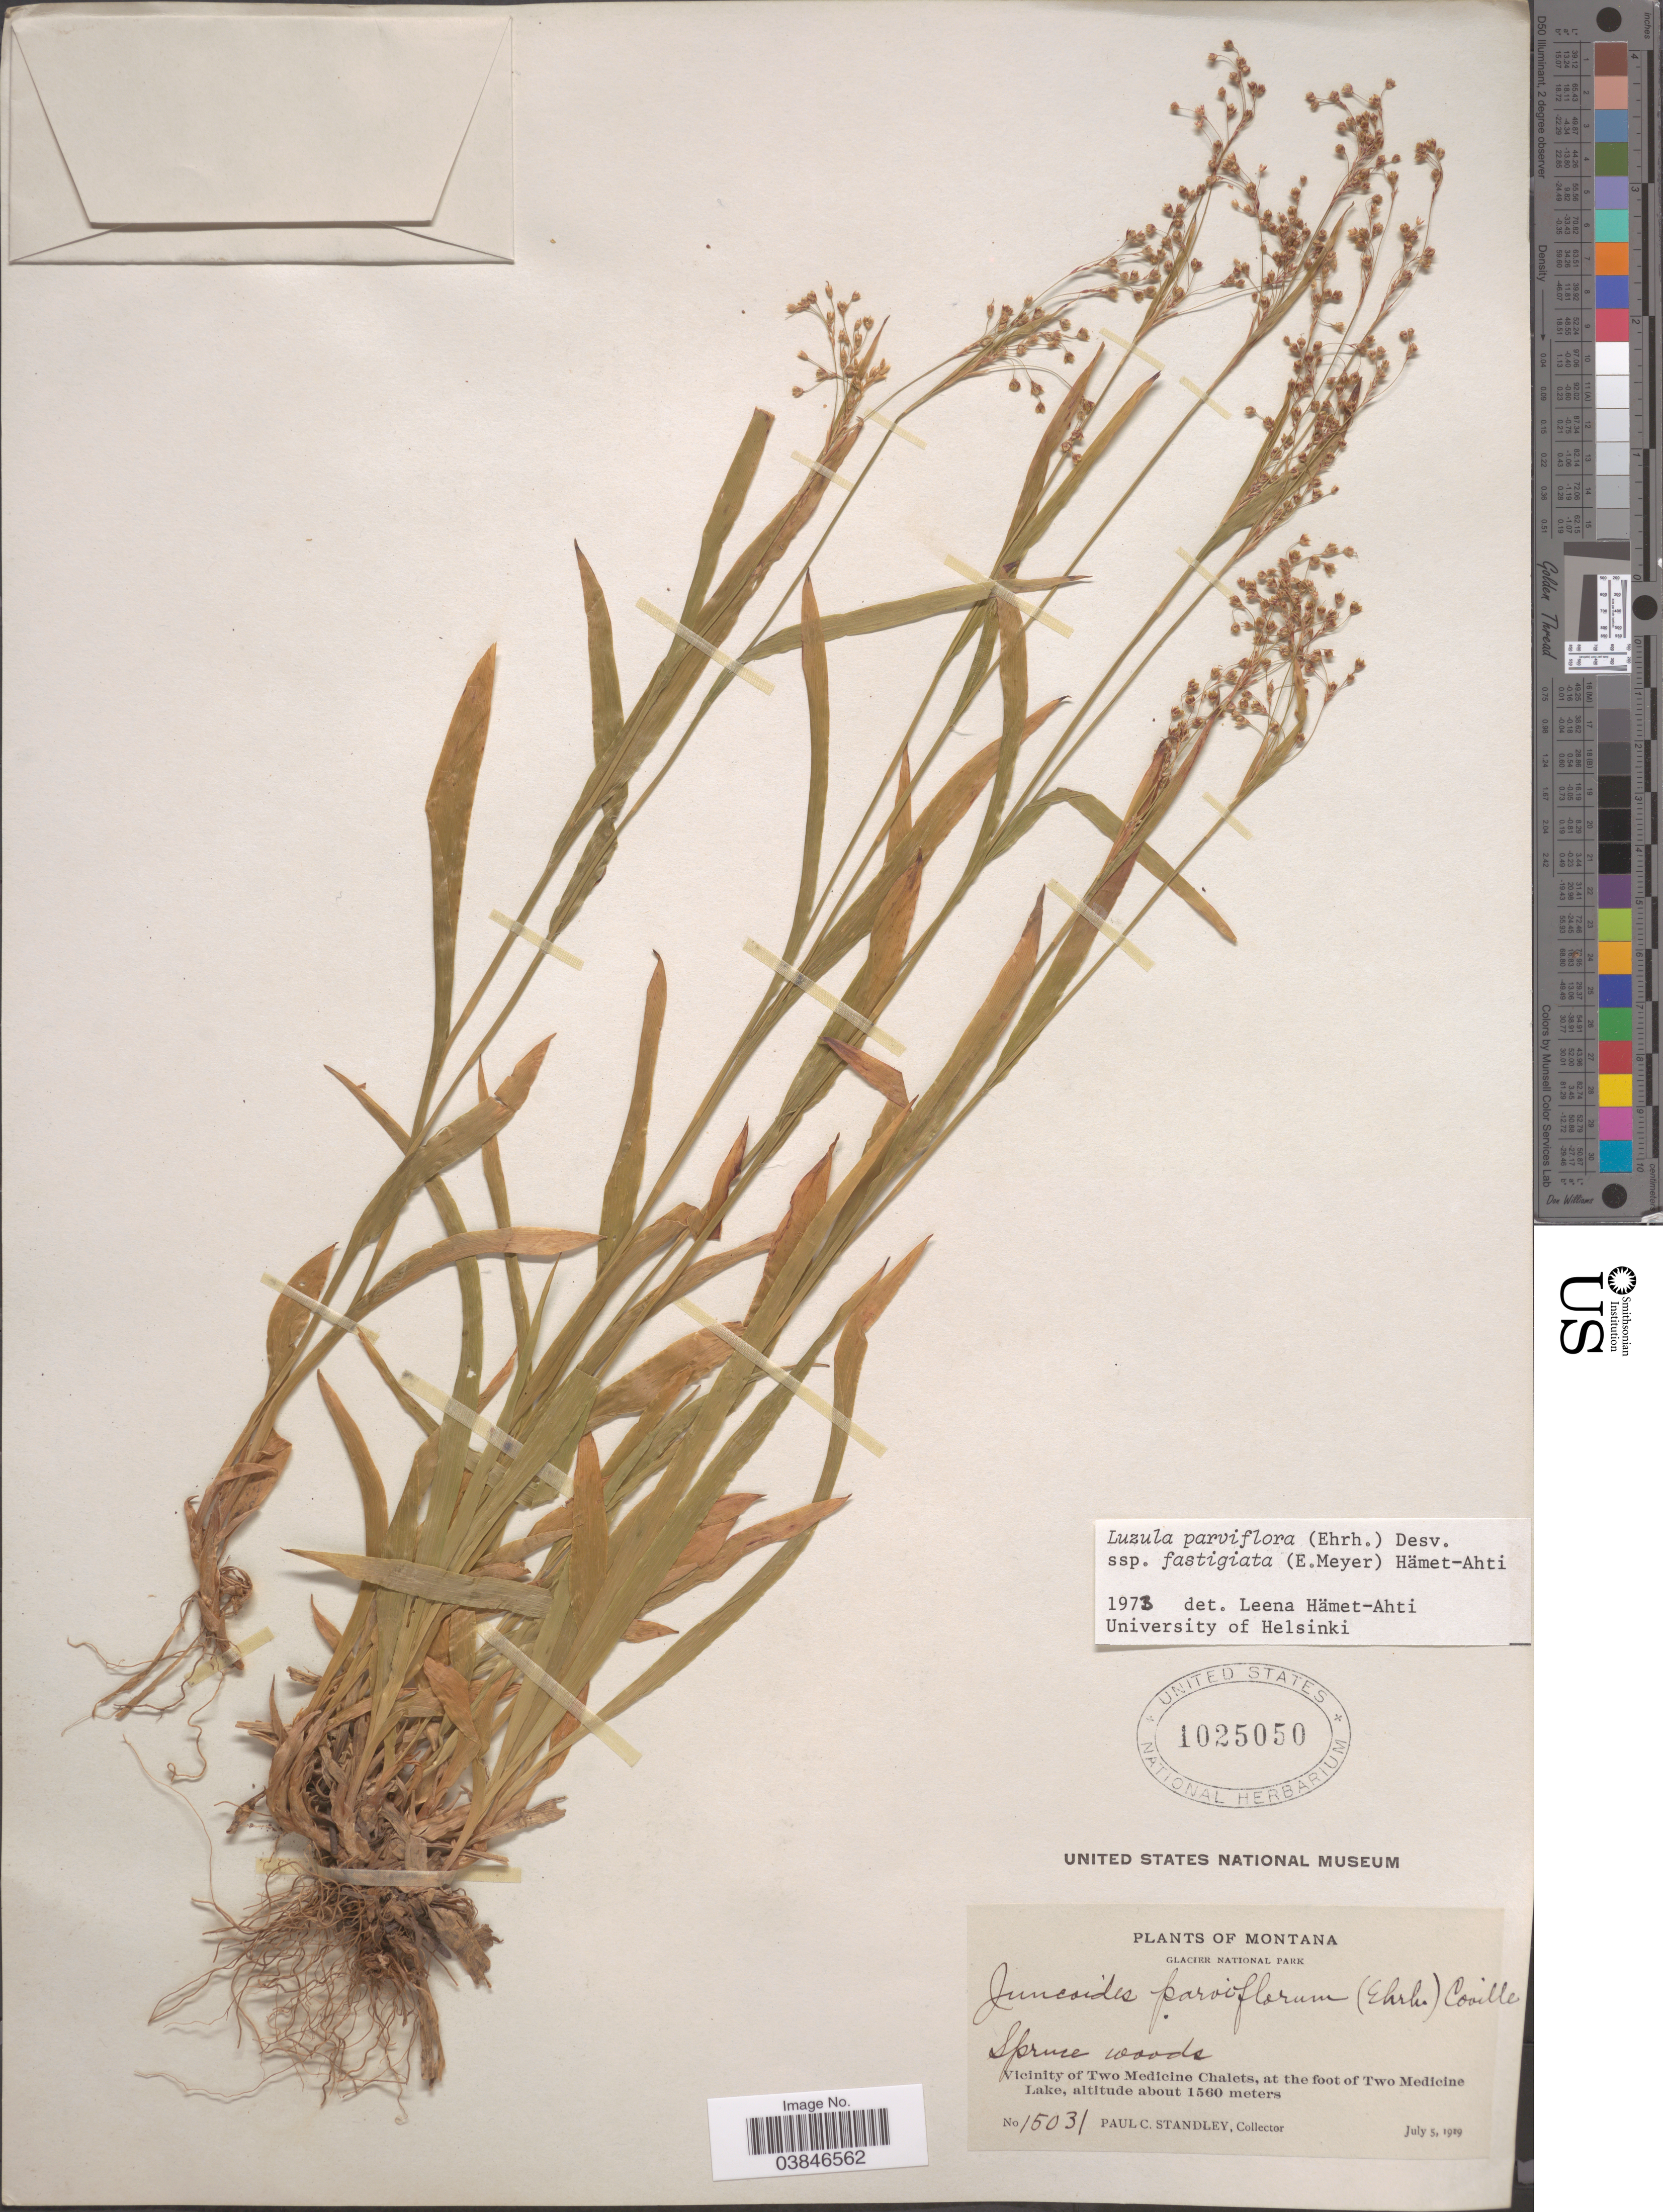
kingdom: Plantae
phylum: Tracheophyta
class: Liliopsida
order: Poales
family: Juncaceae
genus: Luzula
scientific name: Luzula parviflora subsp. fastigiata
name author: Buchenau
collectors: P. C. Standley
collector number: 15031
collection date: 1919-07-05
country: United States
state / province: Montana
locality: Glacier National Park. Vicinity of Two Medicine Chalets, at the foot of Two Medicine Lake.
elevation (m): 1560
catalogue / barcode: US 1025050